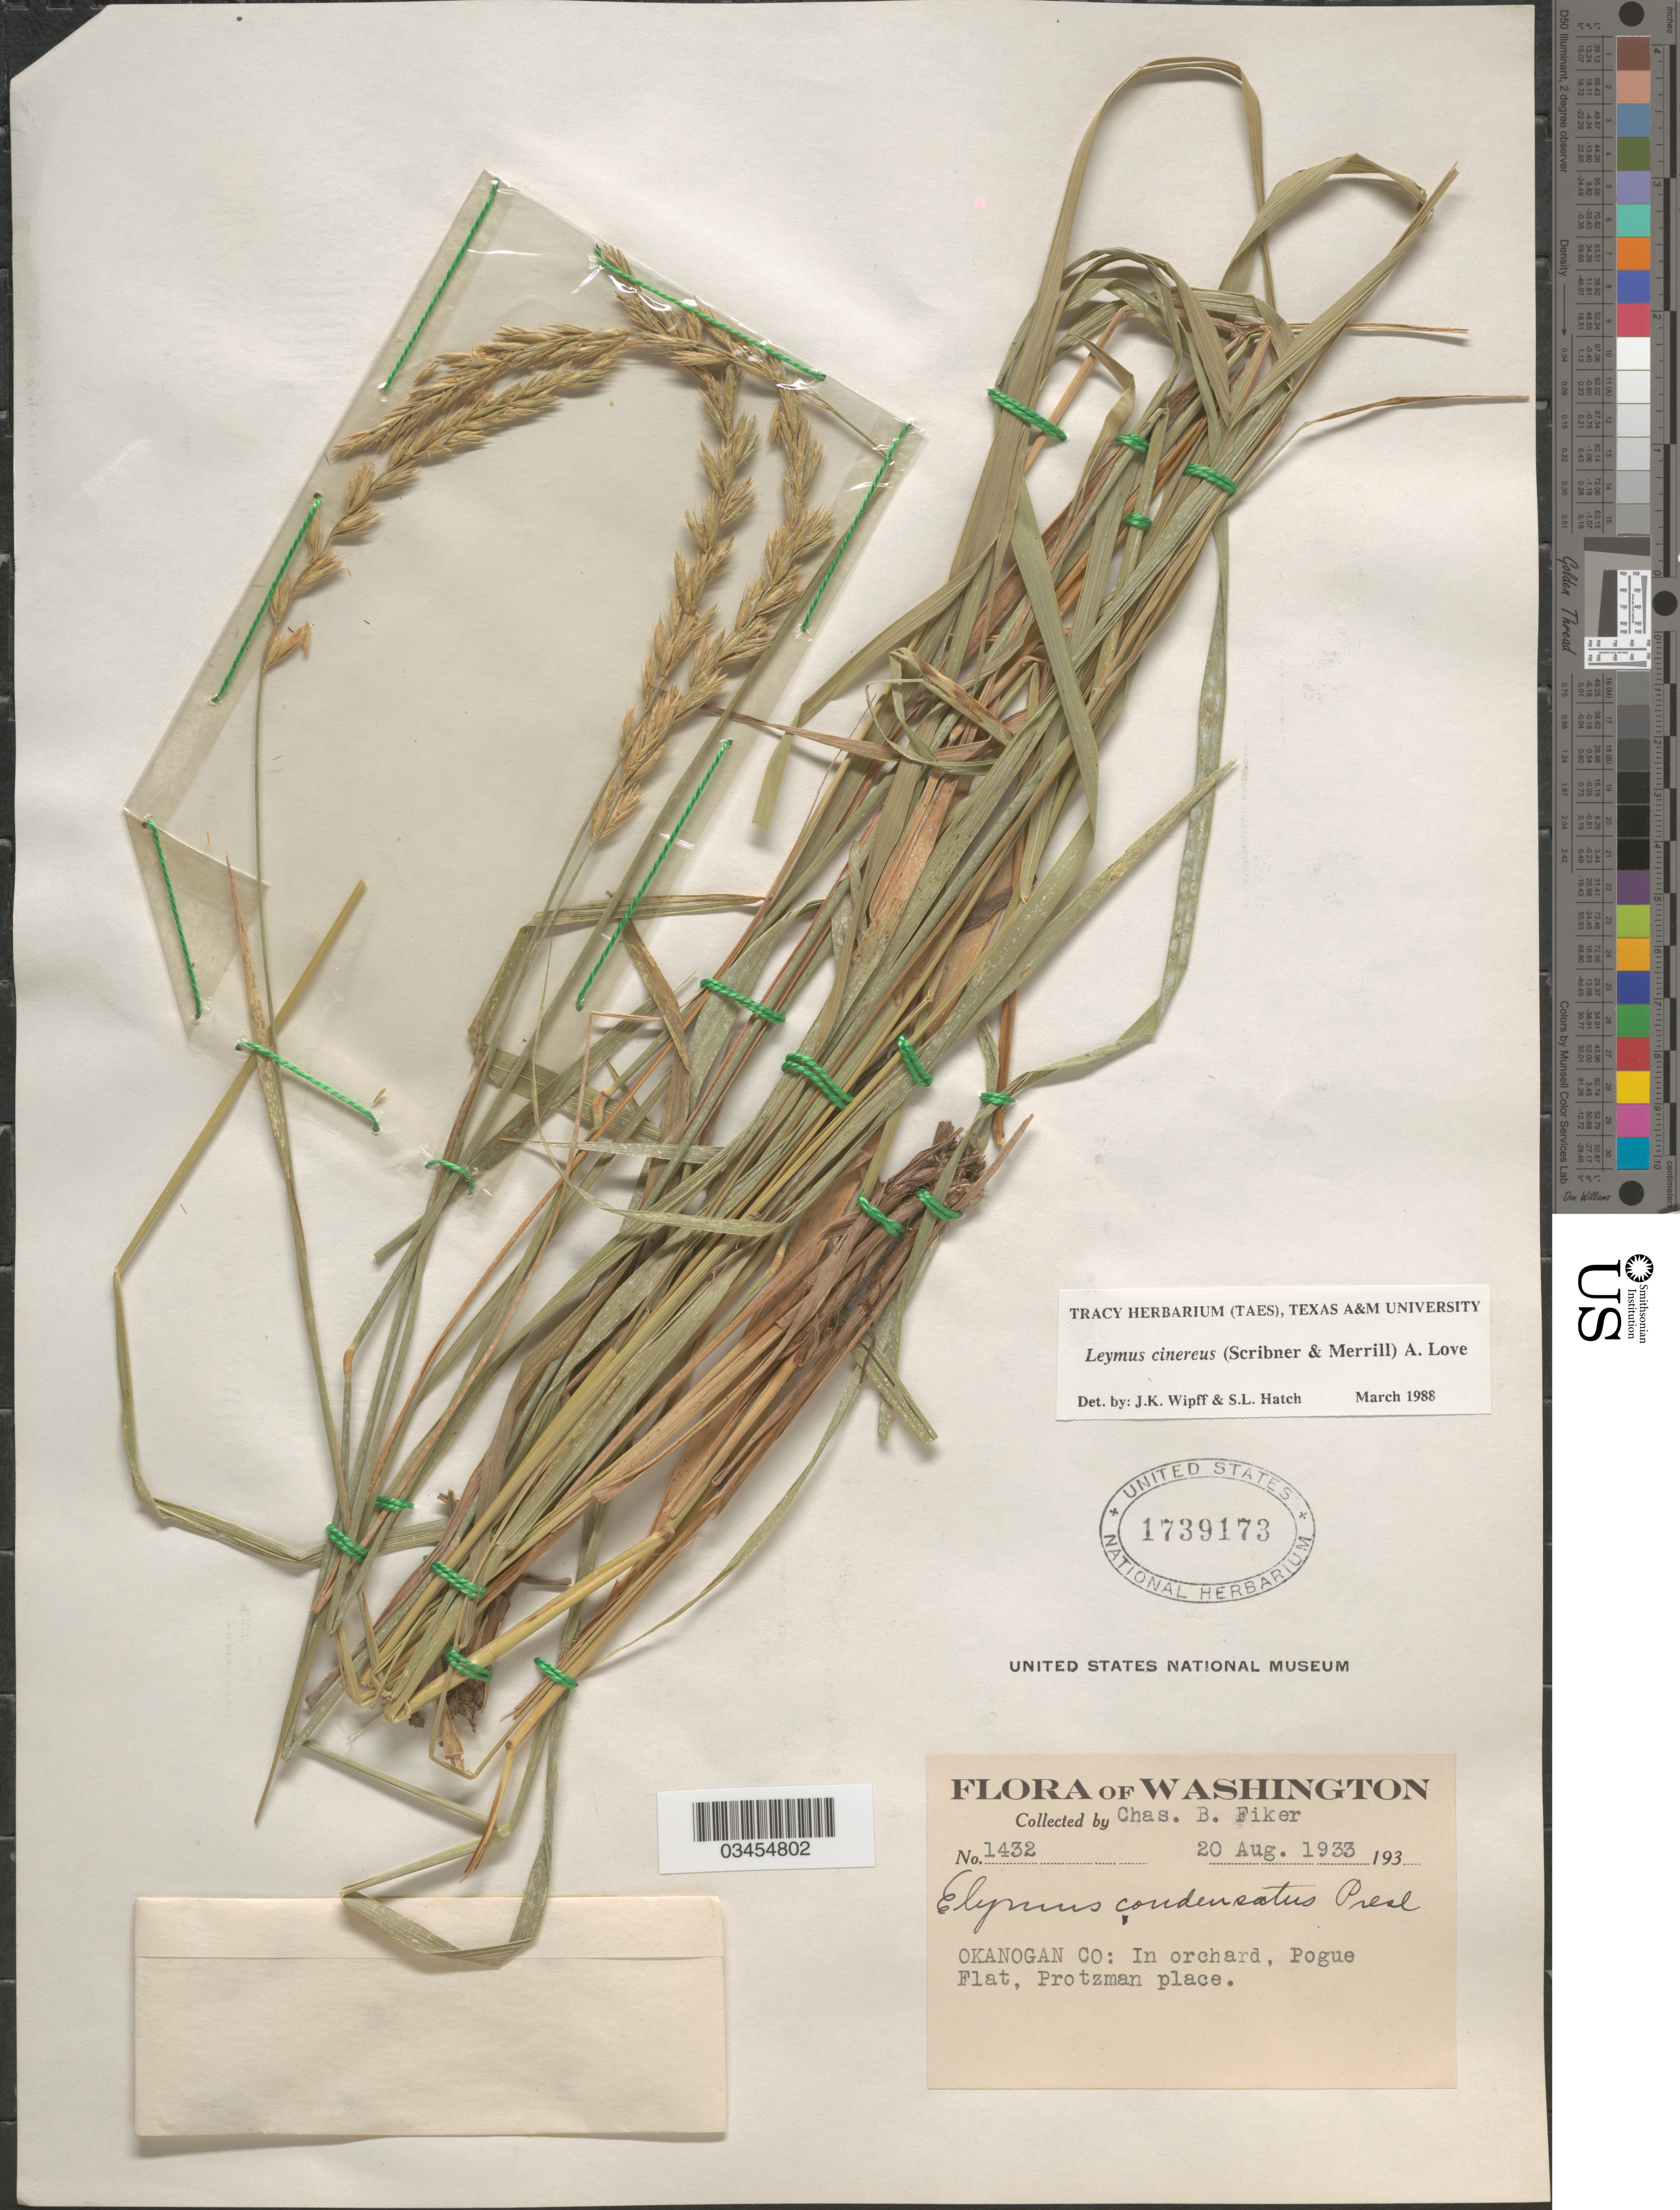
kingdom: Plantae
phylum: Tracheophyta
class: Liliopsida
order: Poales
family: Poaceae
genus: Leymus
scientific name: Leymus cinereus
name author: (Scribn. & Merr.) Á. Löve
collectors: C. Fiker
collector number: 1432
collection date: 1933-08-20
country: United States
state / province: Washington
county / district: Okanogan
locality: Okanogan Co: In orchard, Pogue Flat, Protzman place.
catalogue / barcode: US 1739173